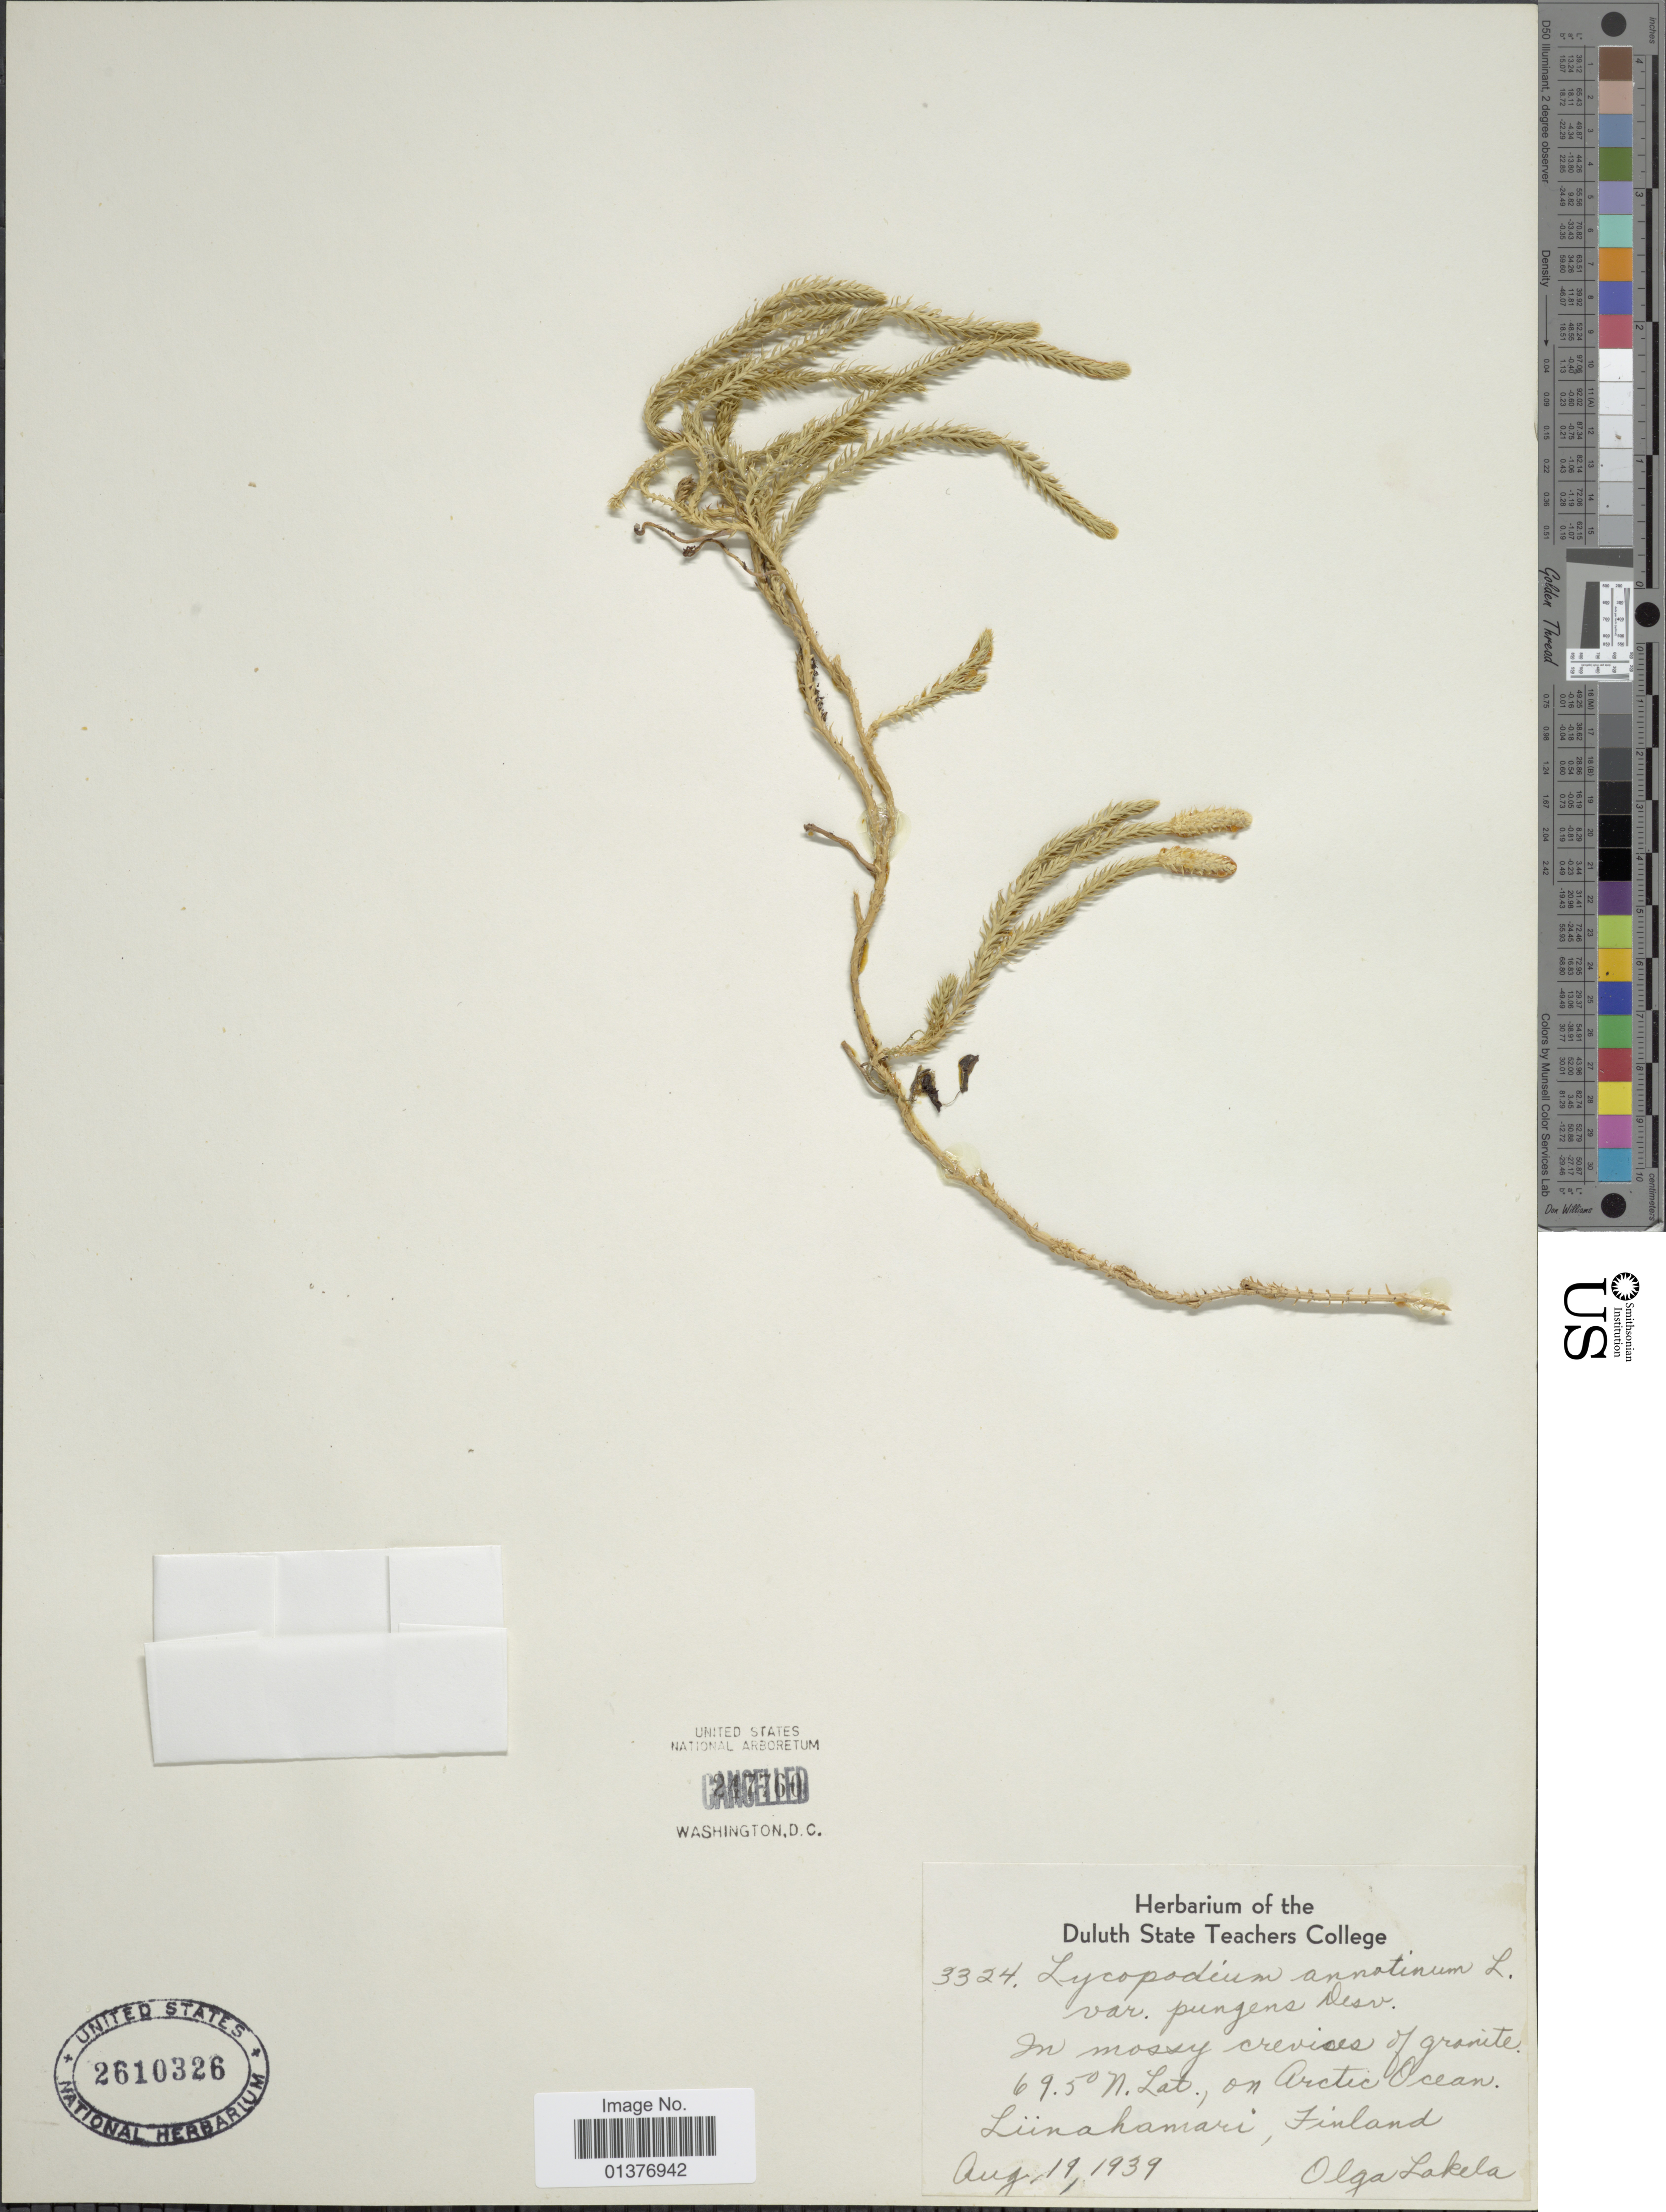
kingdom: Plantae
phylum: Tracheophyta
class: Lycopodiopsida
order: Lycopodiales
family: Lycopodiaceae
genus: Spinulum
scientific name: Spinulum annotinum subsp. annotinum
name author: (L.) A. Haines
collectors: O. K. Lakela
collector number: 3324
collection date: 1939-08-19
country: Russian Federation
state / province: Murmansk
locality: Liinakhamari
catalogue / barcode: US 2610326